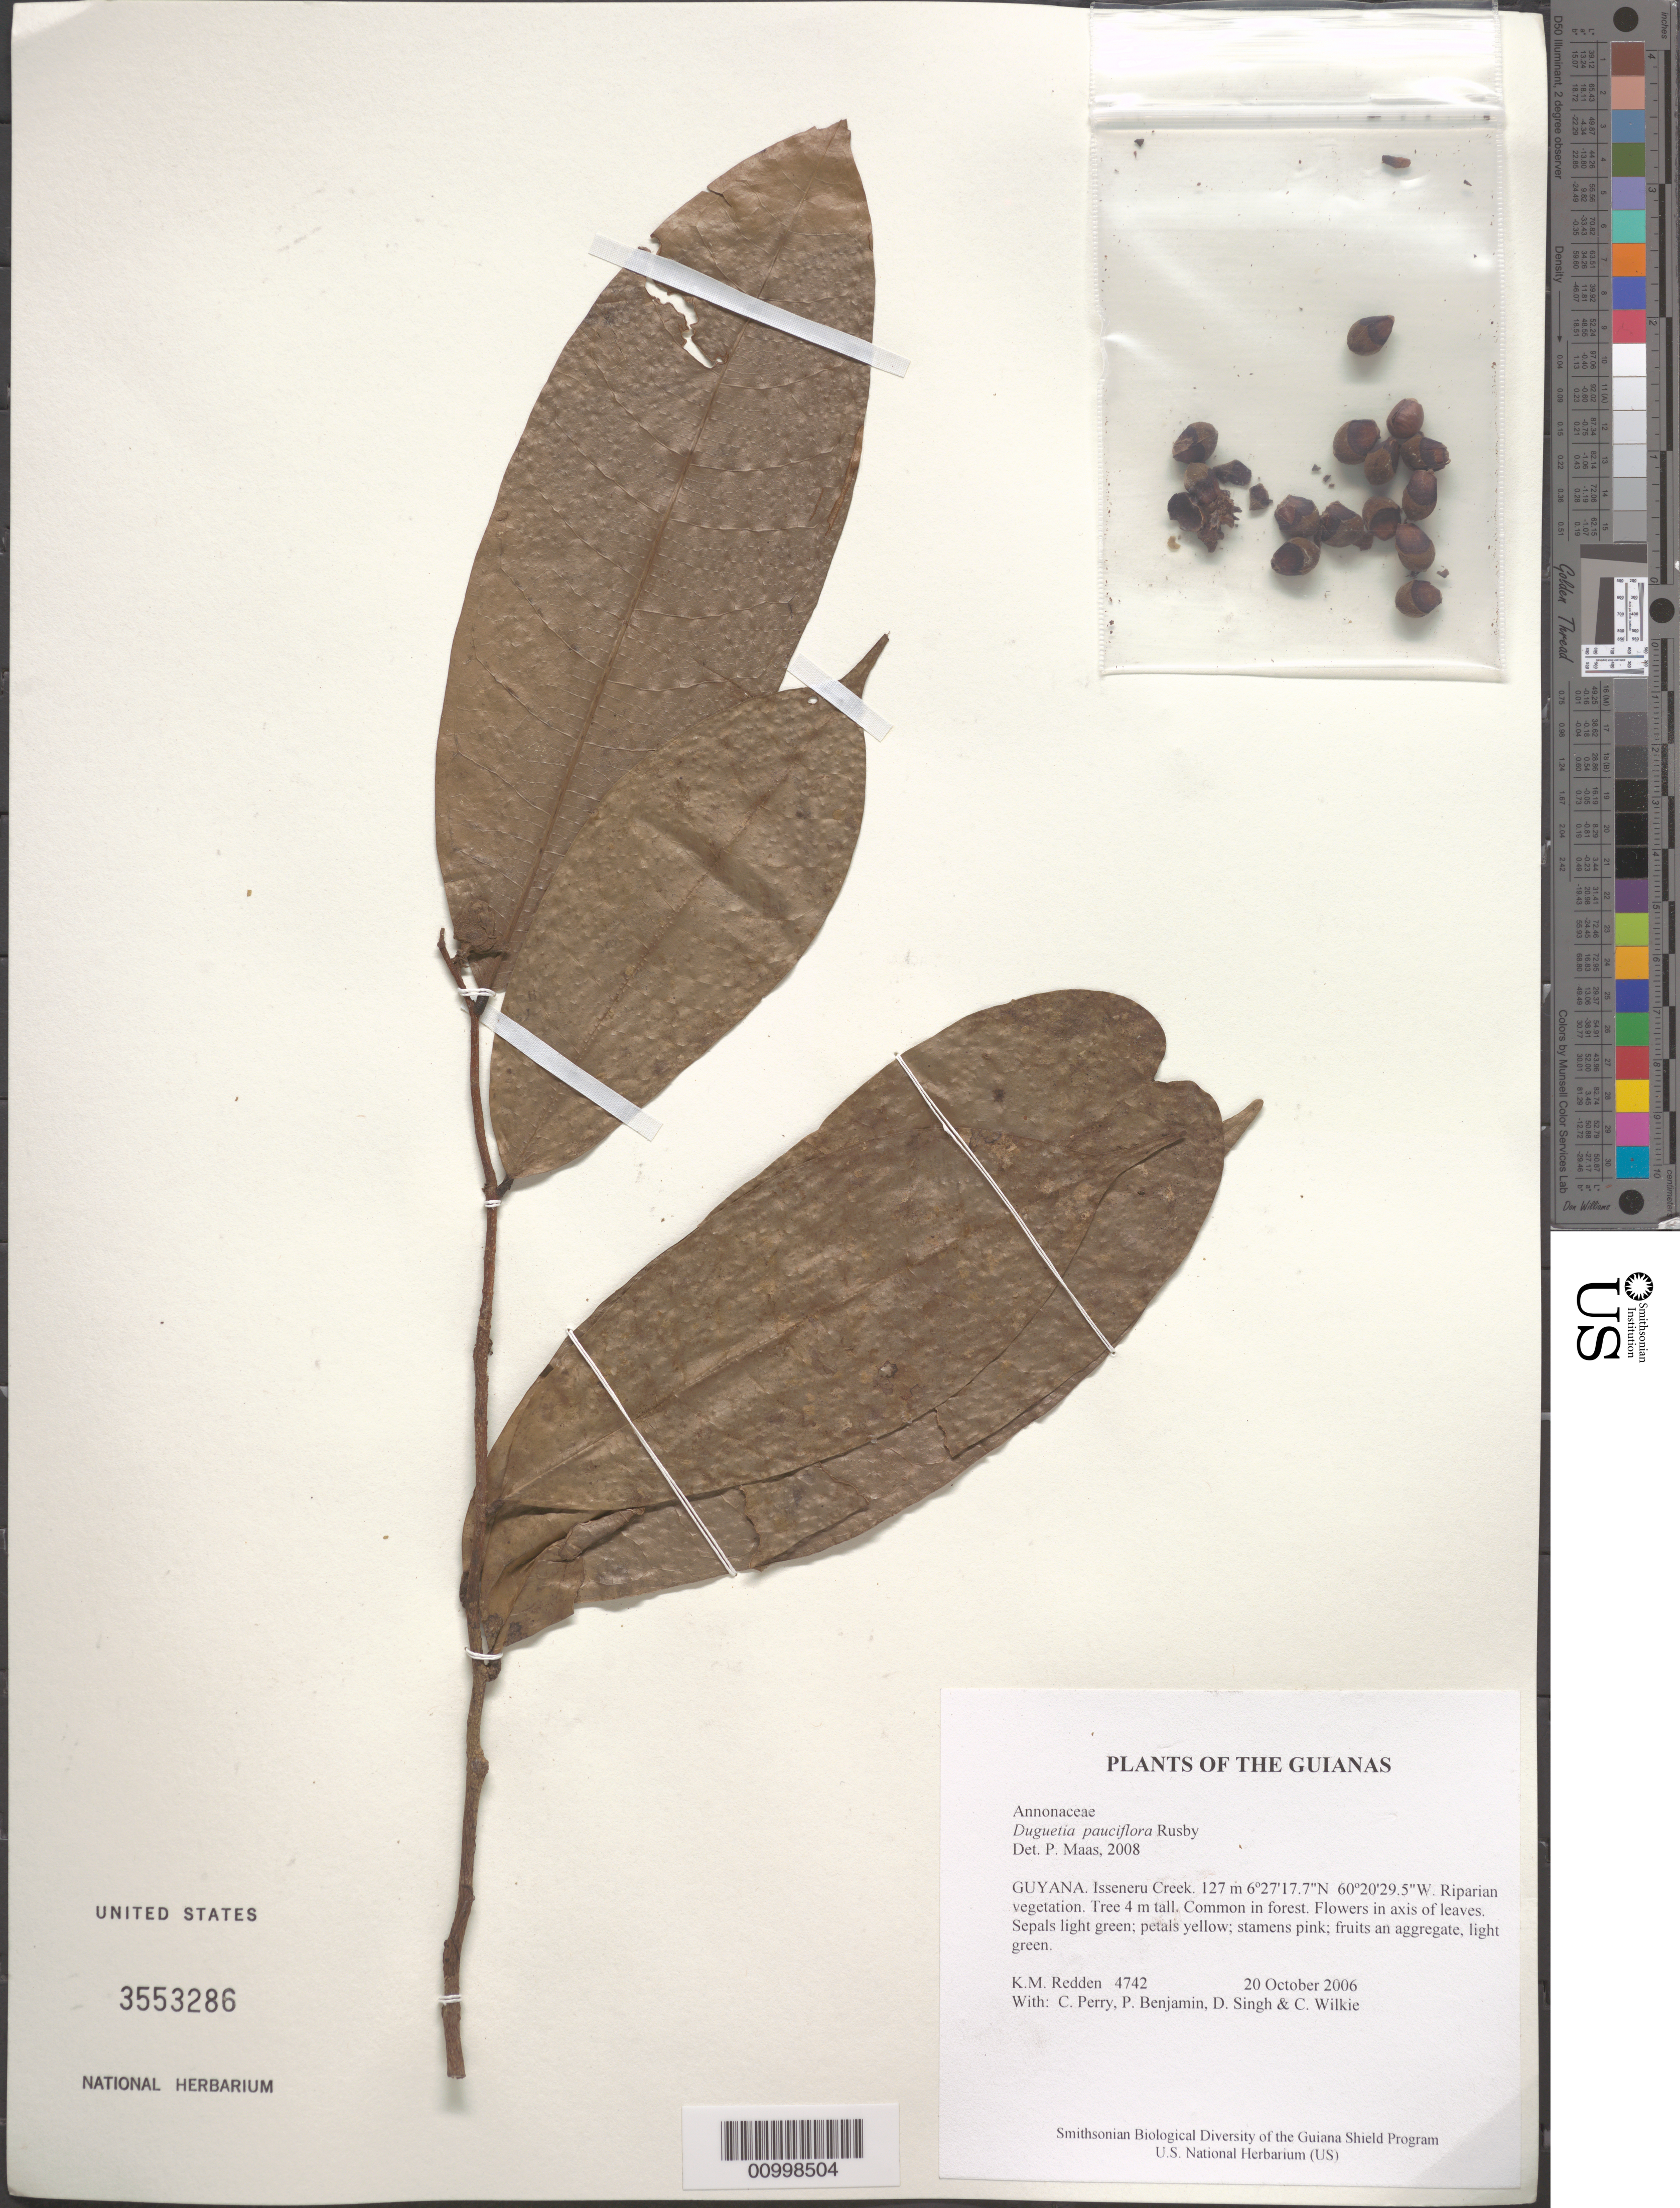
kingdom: Plantae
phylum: Tracheophyta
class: Magnoliopsida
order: Magnoliales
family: Annonaceae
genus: Duguetia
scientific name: Duguetia pauciflora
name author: Rusby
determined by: Maas, Paul J. M.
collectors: K. M. Redden, C. Perry, P. Benjamin, D. Singh & C. Wilkie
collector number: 4742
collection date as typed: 20 October 2006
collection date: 2006-10-20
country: Guyana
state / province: Cuyuni-Mazaruni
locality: Isseneru Creek.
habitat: Riparian vegetation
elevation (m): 127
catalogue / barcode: US 3553286